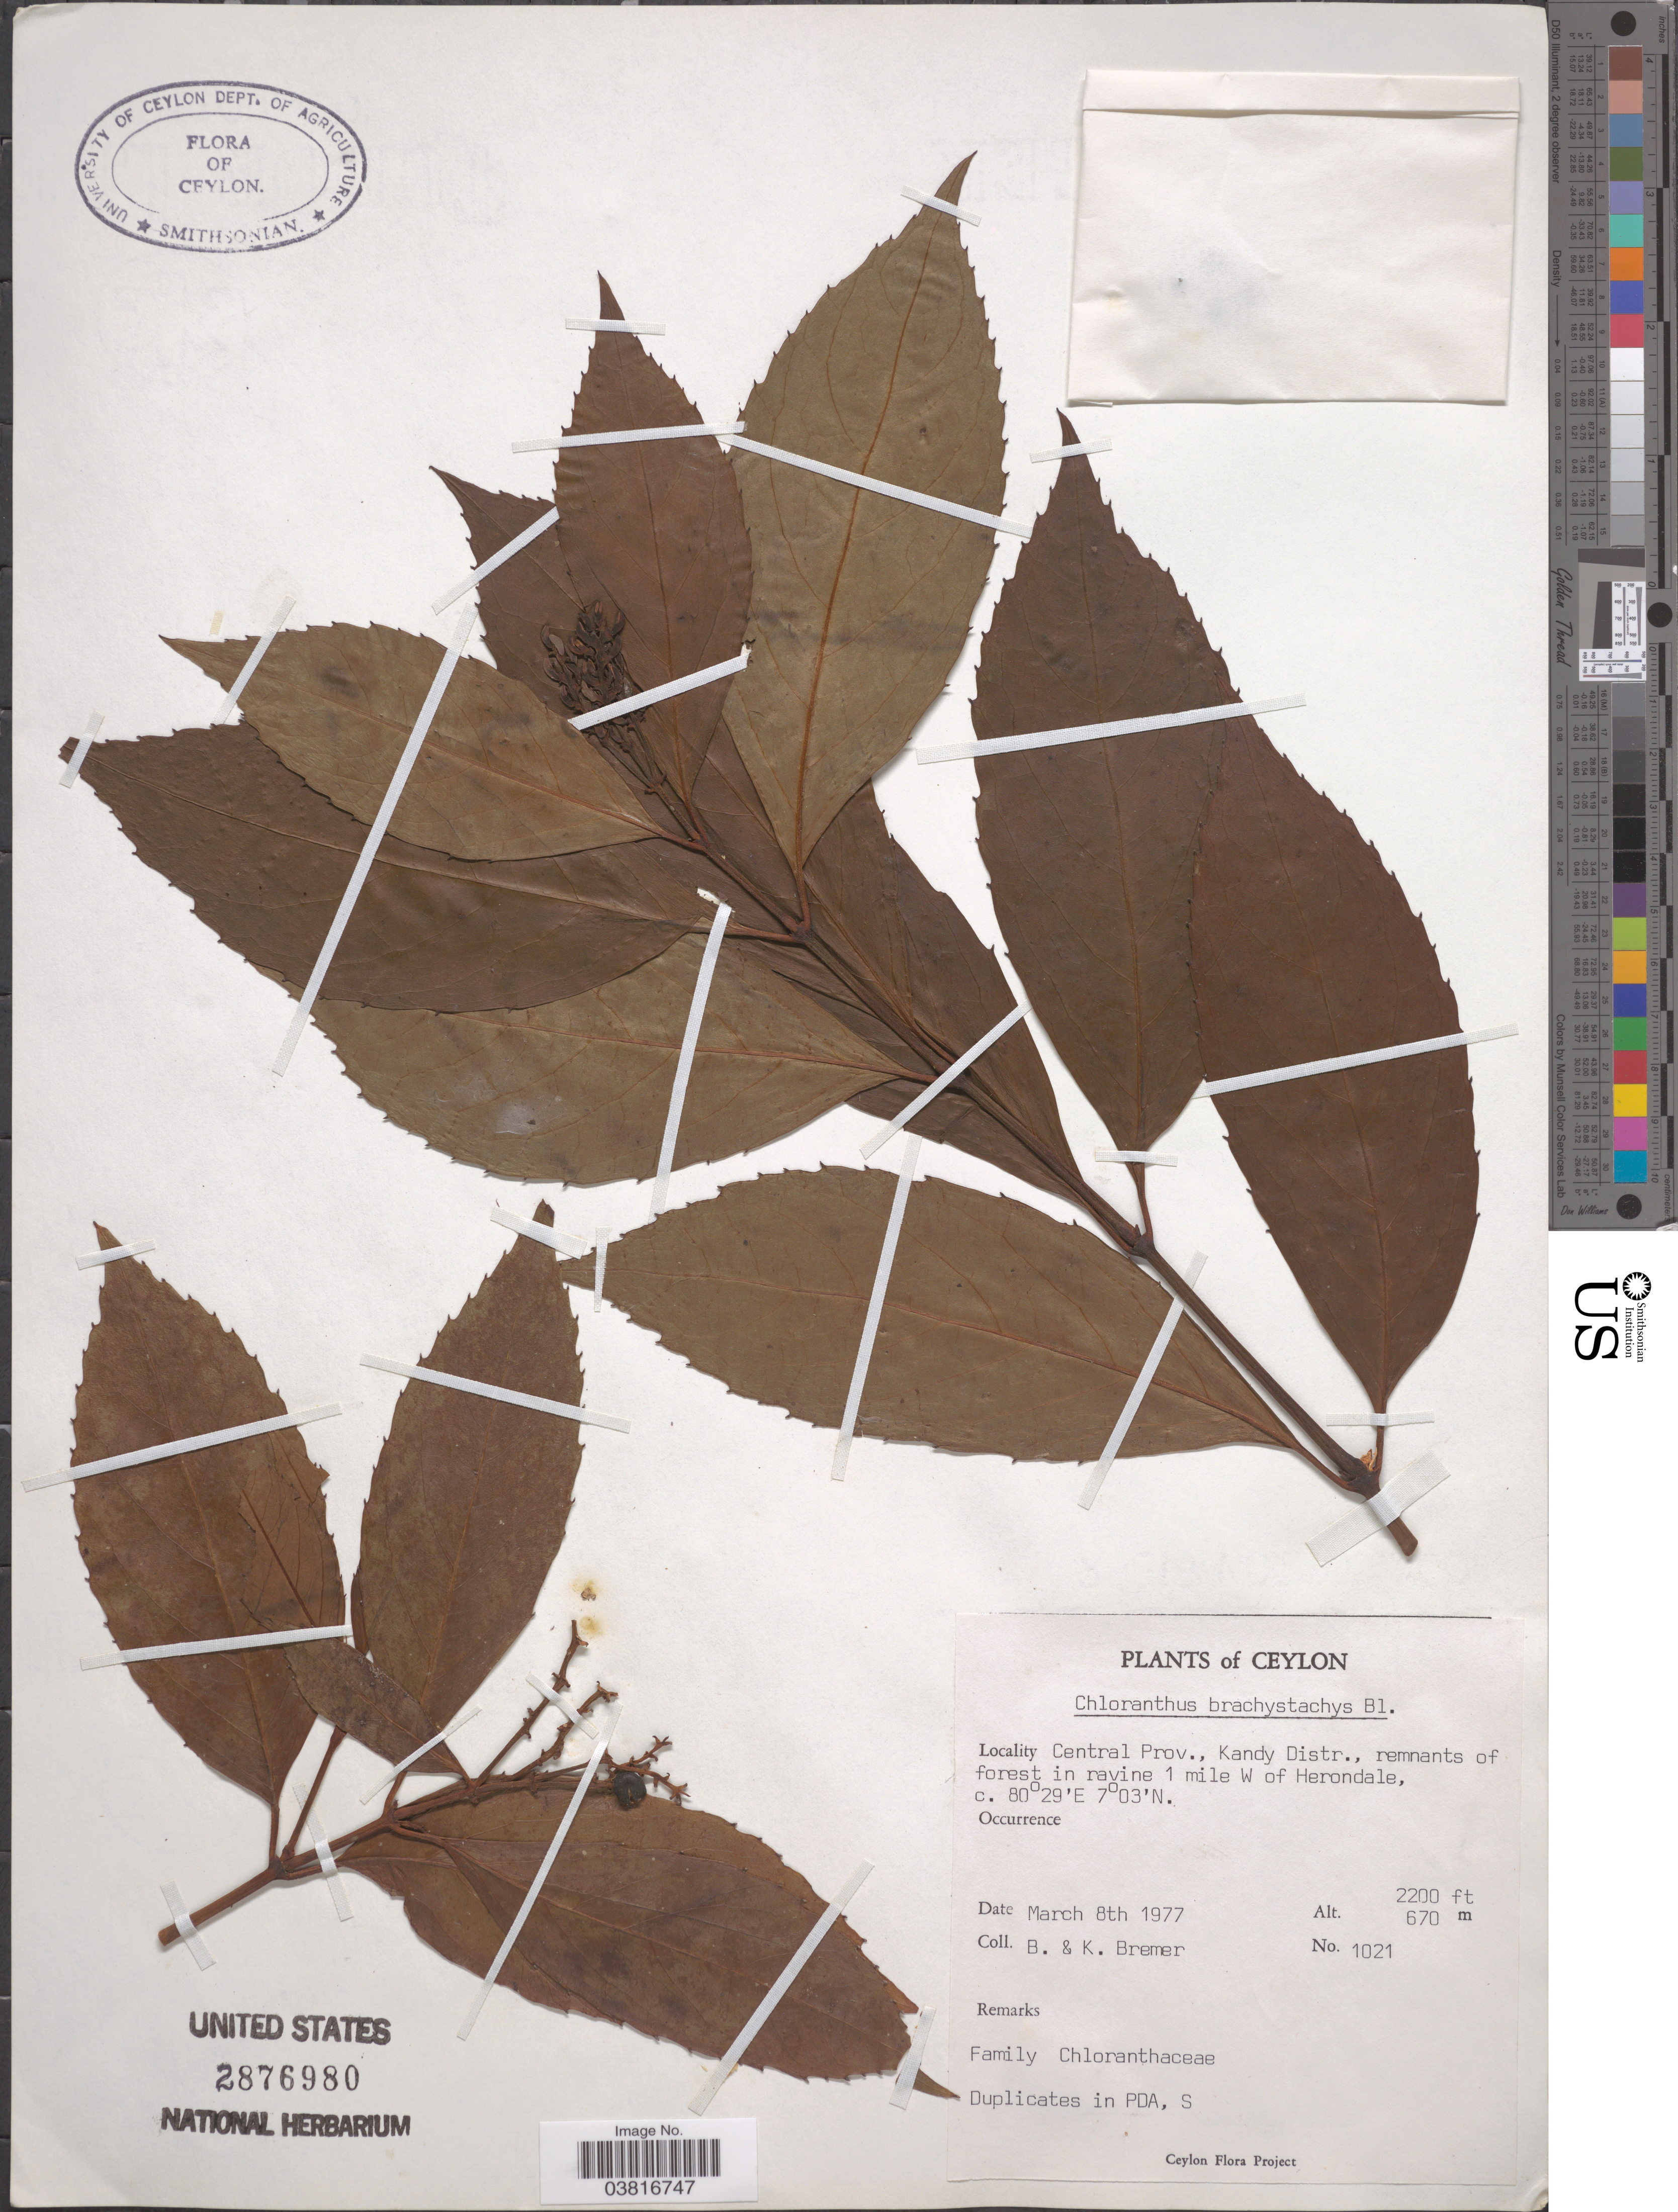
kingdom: Plantae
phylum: Tracheophyta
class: Magnoliopsida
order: Chloranthales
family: Chloranthaceae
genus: Chloranthus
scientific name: Chloranthus brachystachys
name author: Blume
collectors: B. Bremer & K. Bremer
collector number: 1021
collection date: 1977-03-08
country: Sri Lanka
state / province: Central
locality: Ceylon. Kandy Distr., remnants of forest in ravine 1 mile W of Herondale.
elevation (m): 671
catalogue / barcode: US 2876980